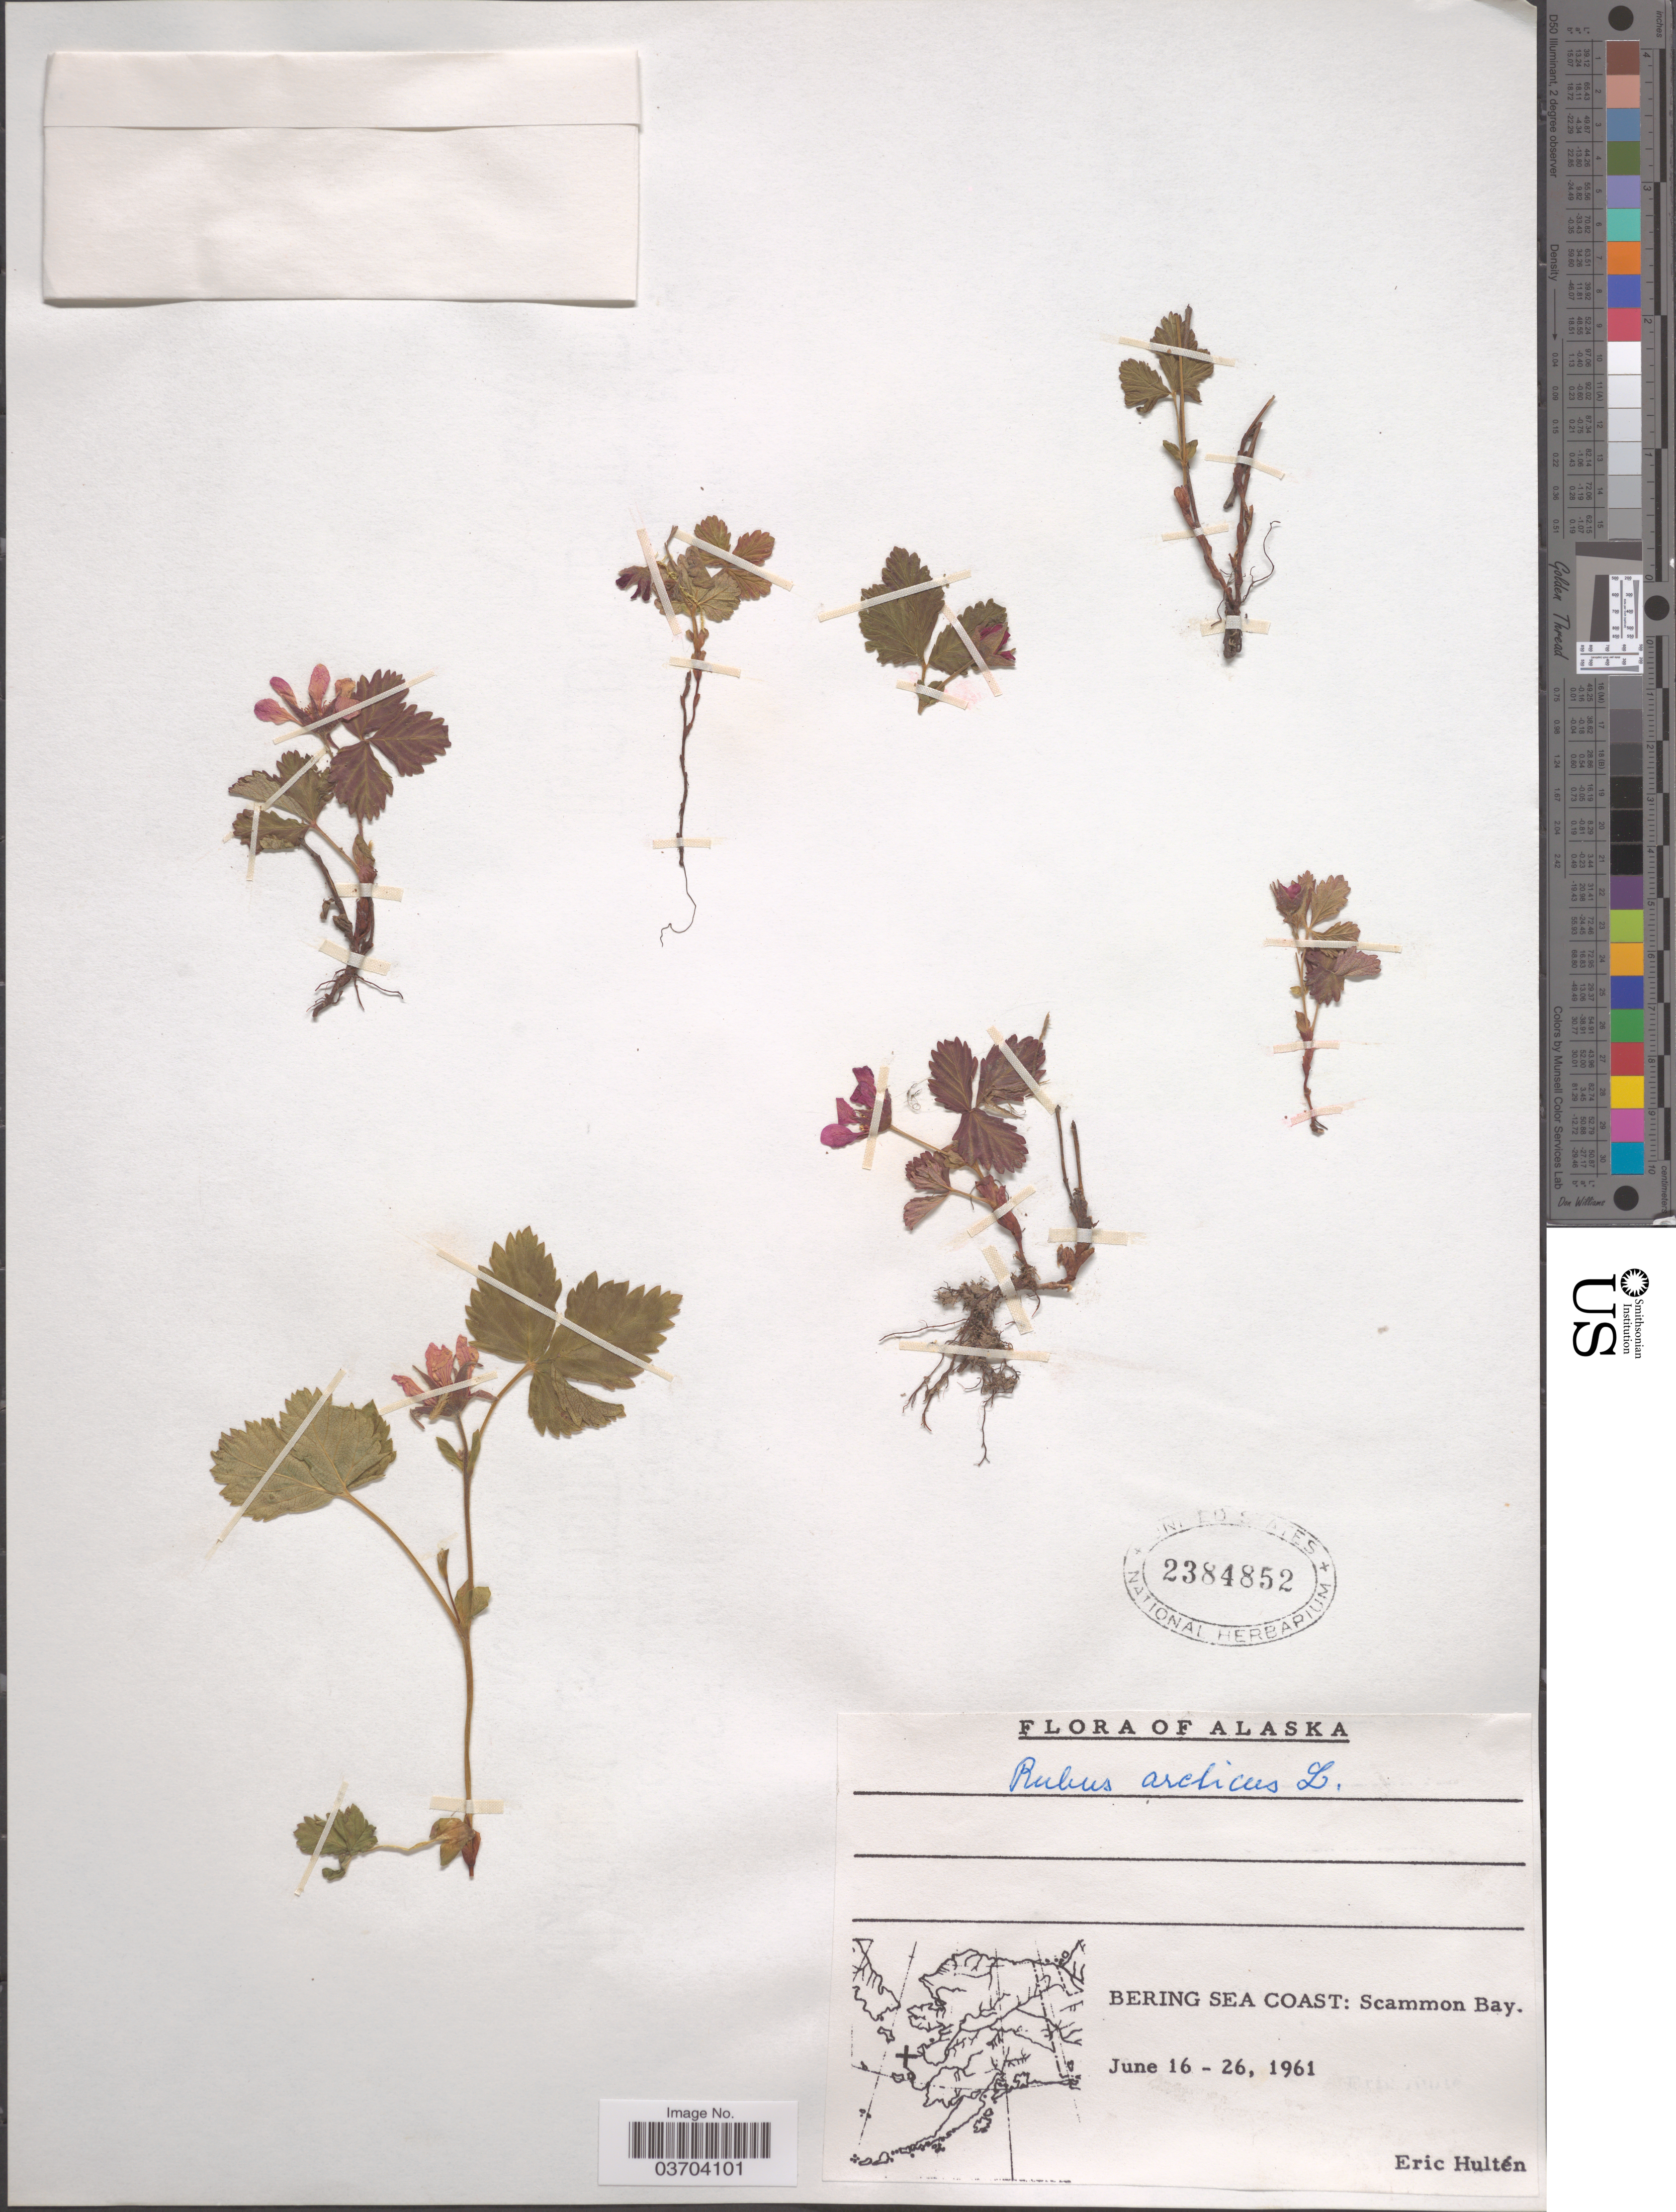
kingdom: Plantae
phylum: Tracheophyta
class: Magnoliopsida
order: Rosales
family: Rosaceae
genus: Rubus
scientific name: Rubus arcticus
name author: L.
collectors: E. G. Hultén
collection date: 1961-06-16/1961-06-26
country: United States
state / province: Alaska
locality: Bering Sea Coast: Scammon Bay.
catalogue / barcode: US 2384852